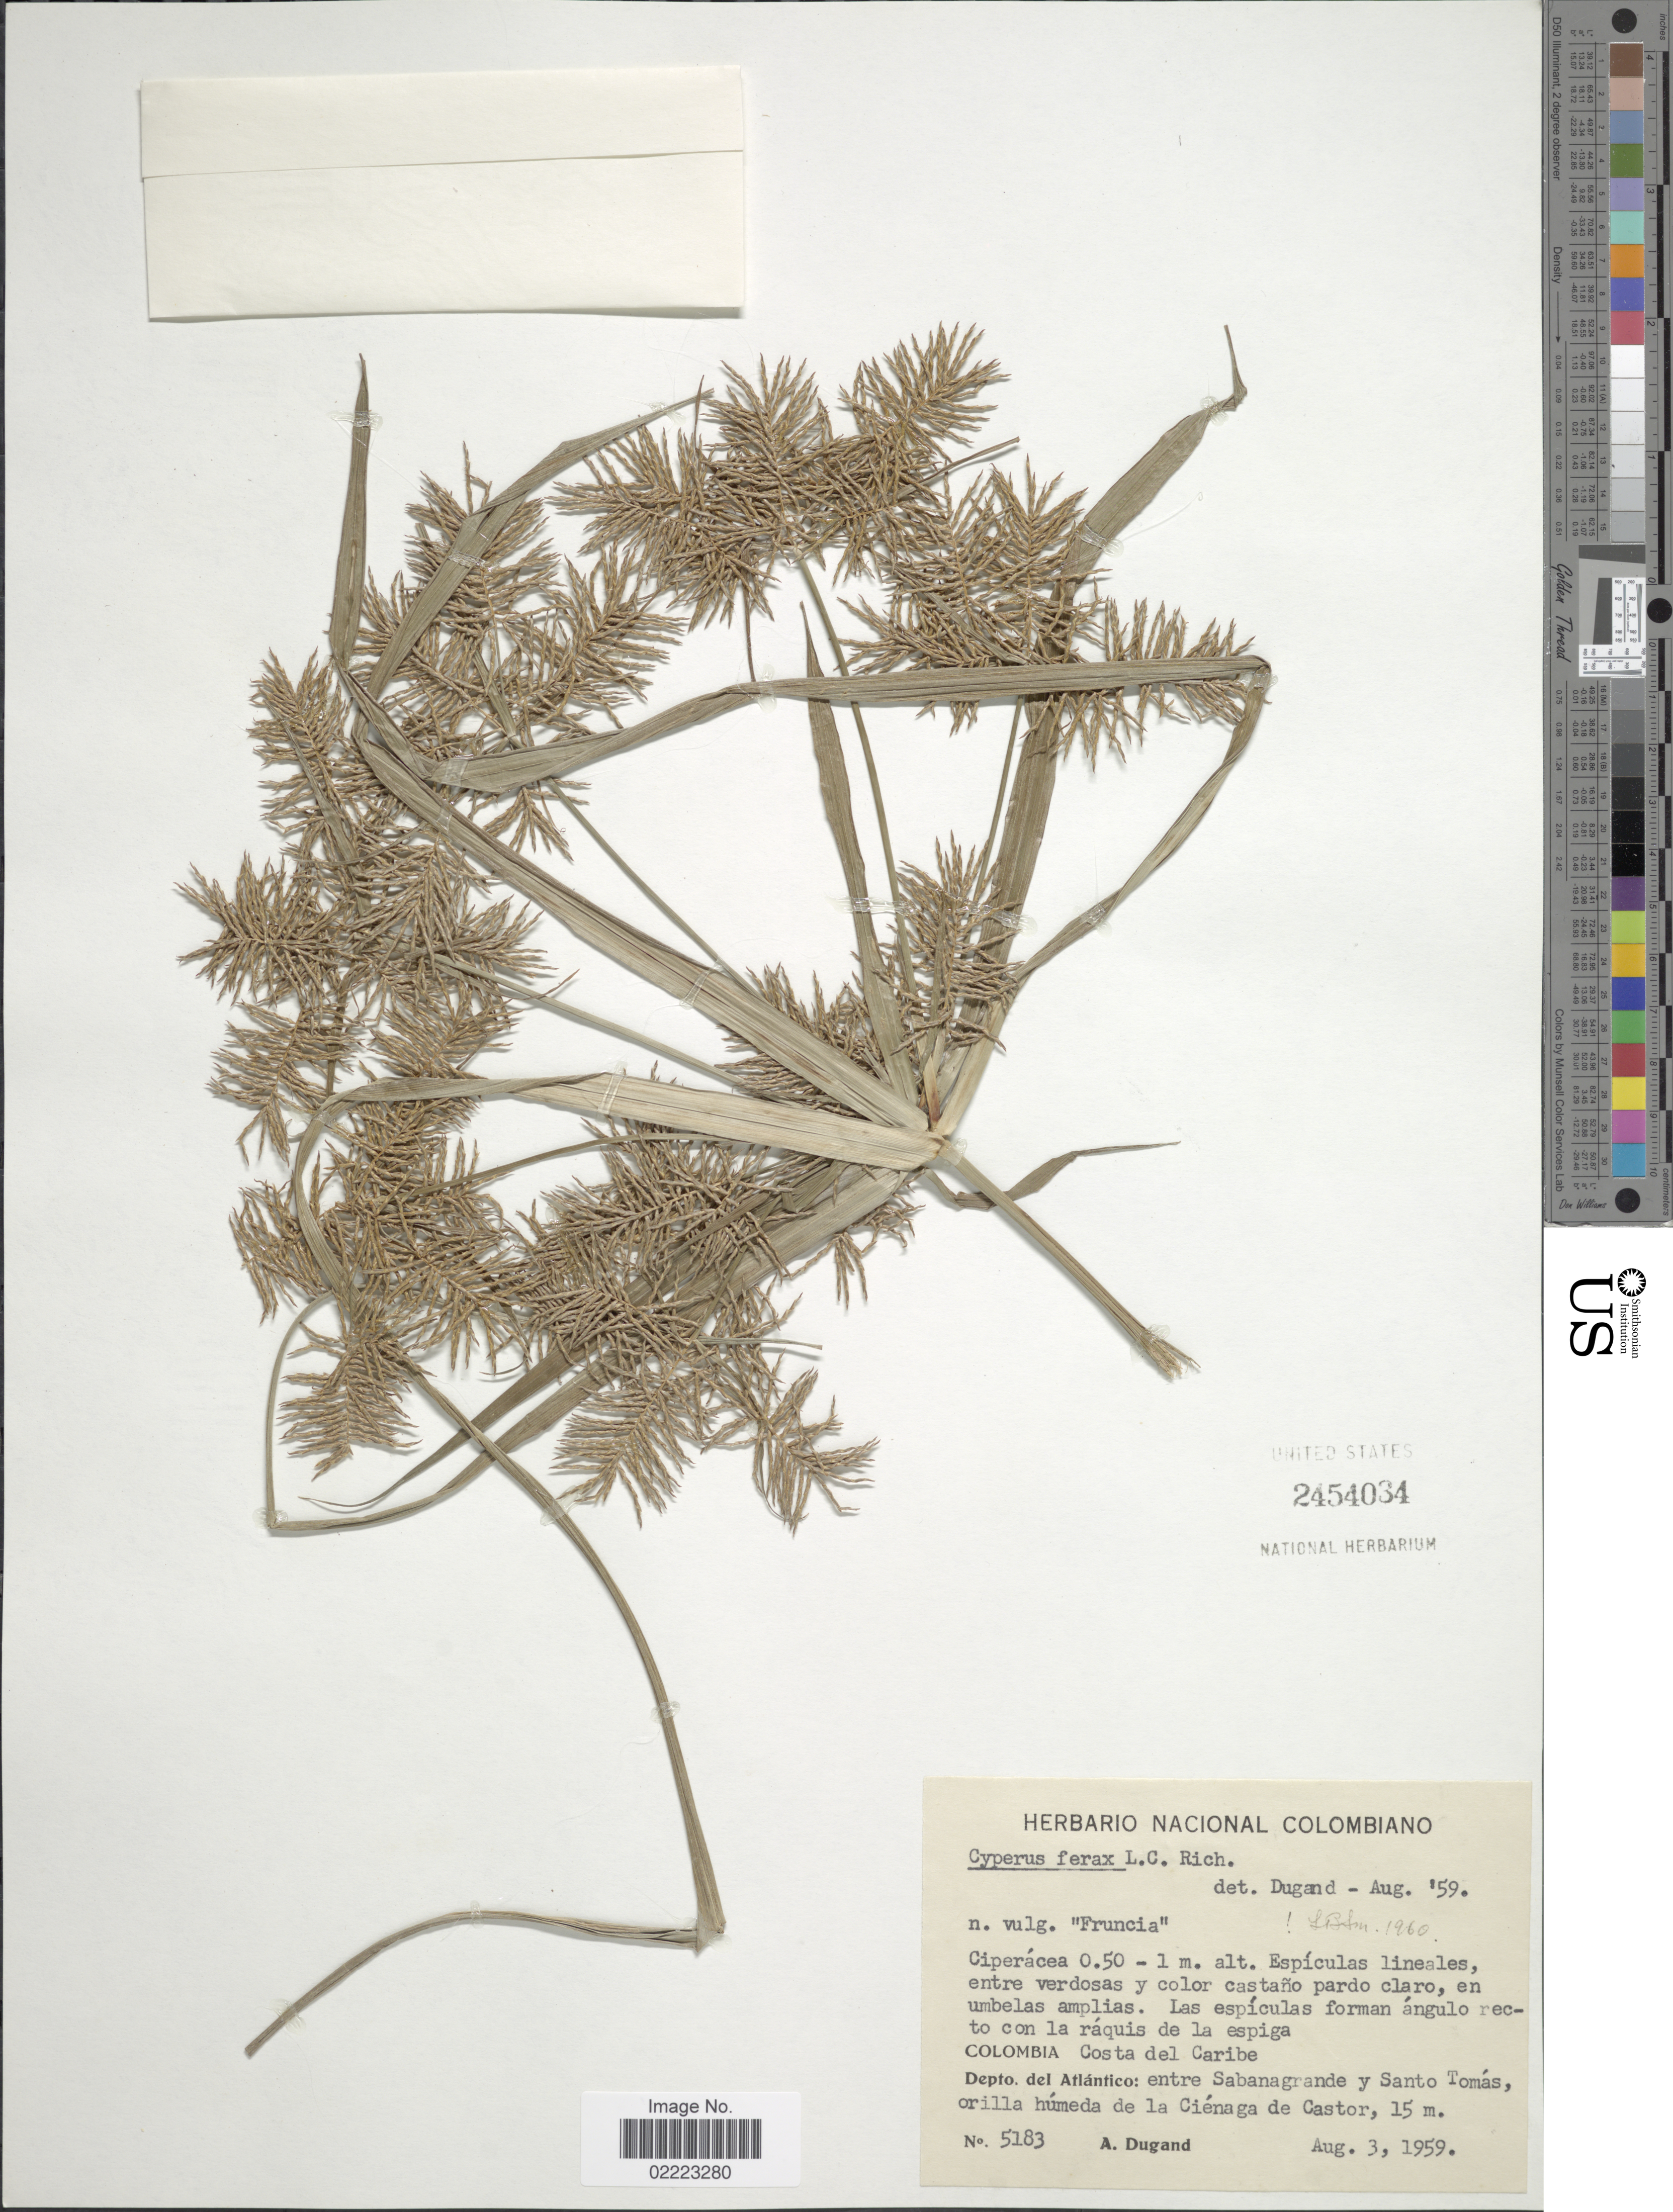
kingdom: Plantae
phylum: Tracheophyta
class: Liliopsida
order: Poales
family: Cyperaceae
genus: Cyperus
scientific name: Cyperus odoratus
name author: L.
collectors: A. Dugand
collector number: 5183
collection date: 1959-08-03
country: Colombia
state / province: Atlántico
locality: Costa del Caribe. Depto. del Atlantico: entre Sabanagrande y Santo Tomas, orilla humeda de la Cienaga de Castor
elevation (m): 15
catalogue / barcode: US 2454034